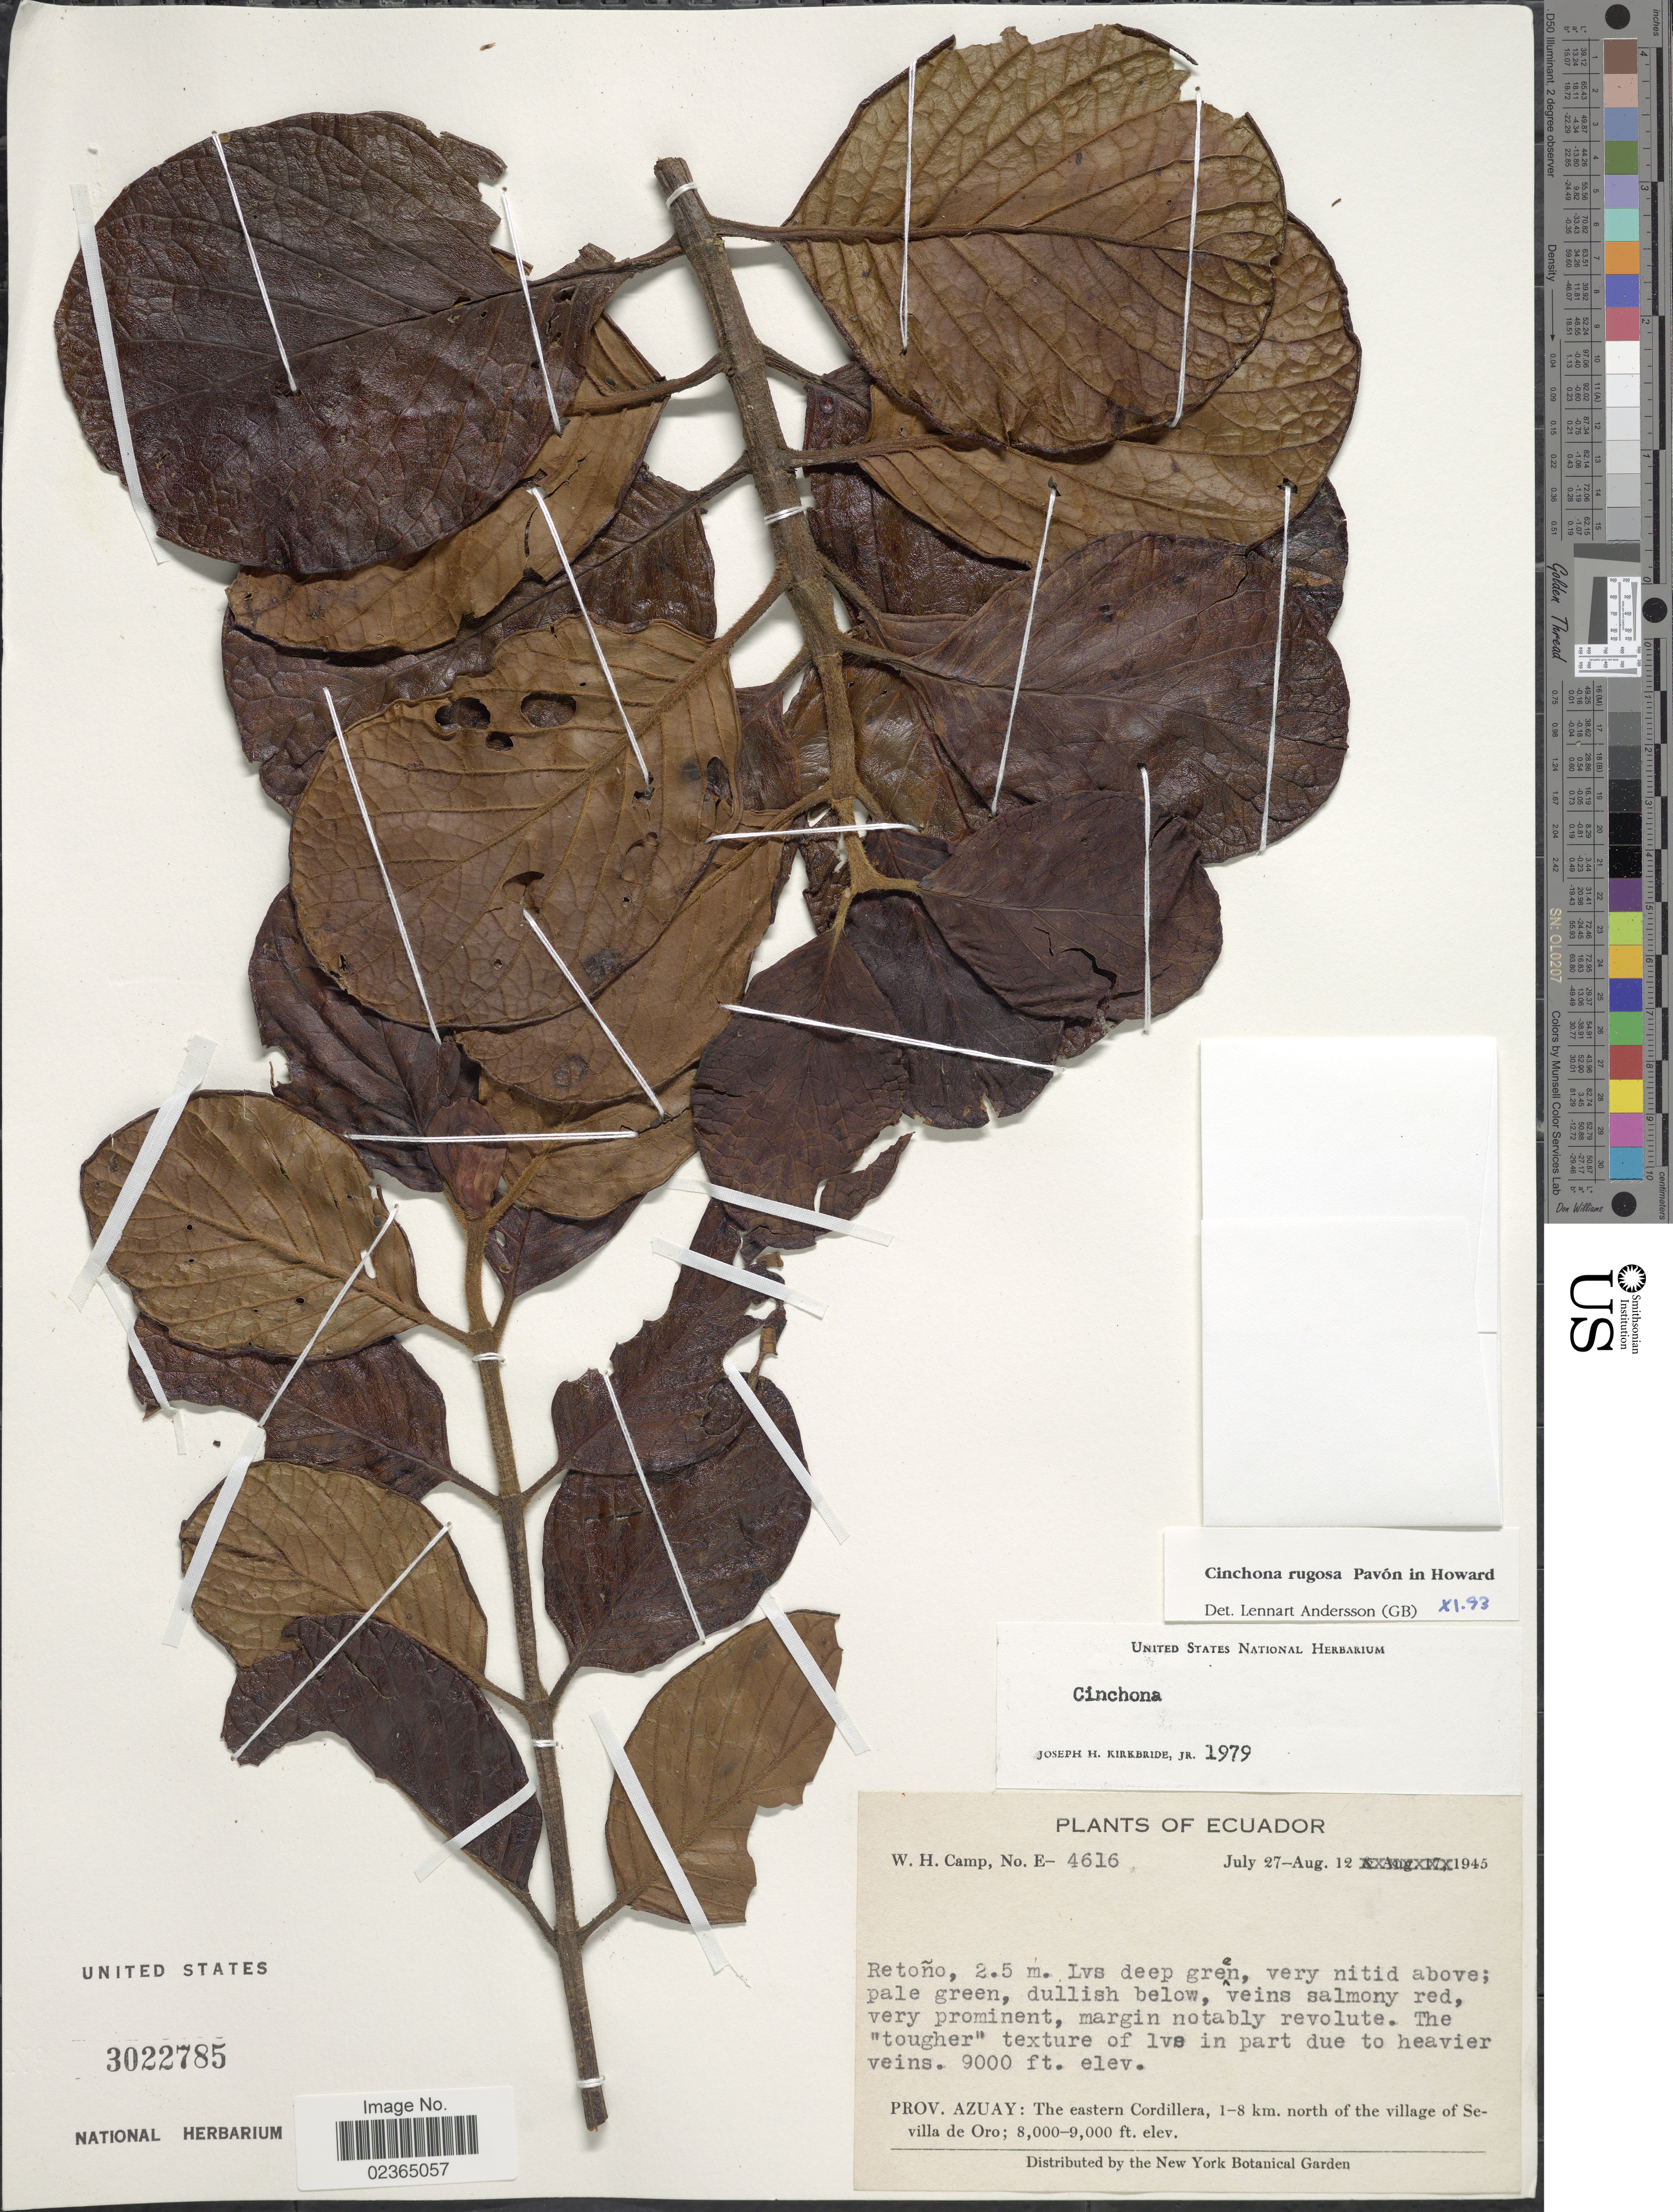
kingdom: Plantae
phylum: Tracheophyta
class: Magnoliopsida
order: Gentianales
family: Rubiaceae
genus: Cinchona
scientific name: Cinchona rugosa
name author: Pav.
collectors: W. H. Camp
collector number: E-4616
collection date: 1945-07-27/1945-08-12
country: Ecuador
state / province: Azuay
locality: The eastern Cordillera, 1-8 km. north of the village of Sevilla de Oro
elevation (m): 2743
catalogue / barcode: US 3022785